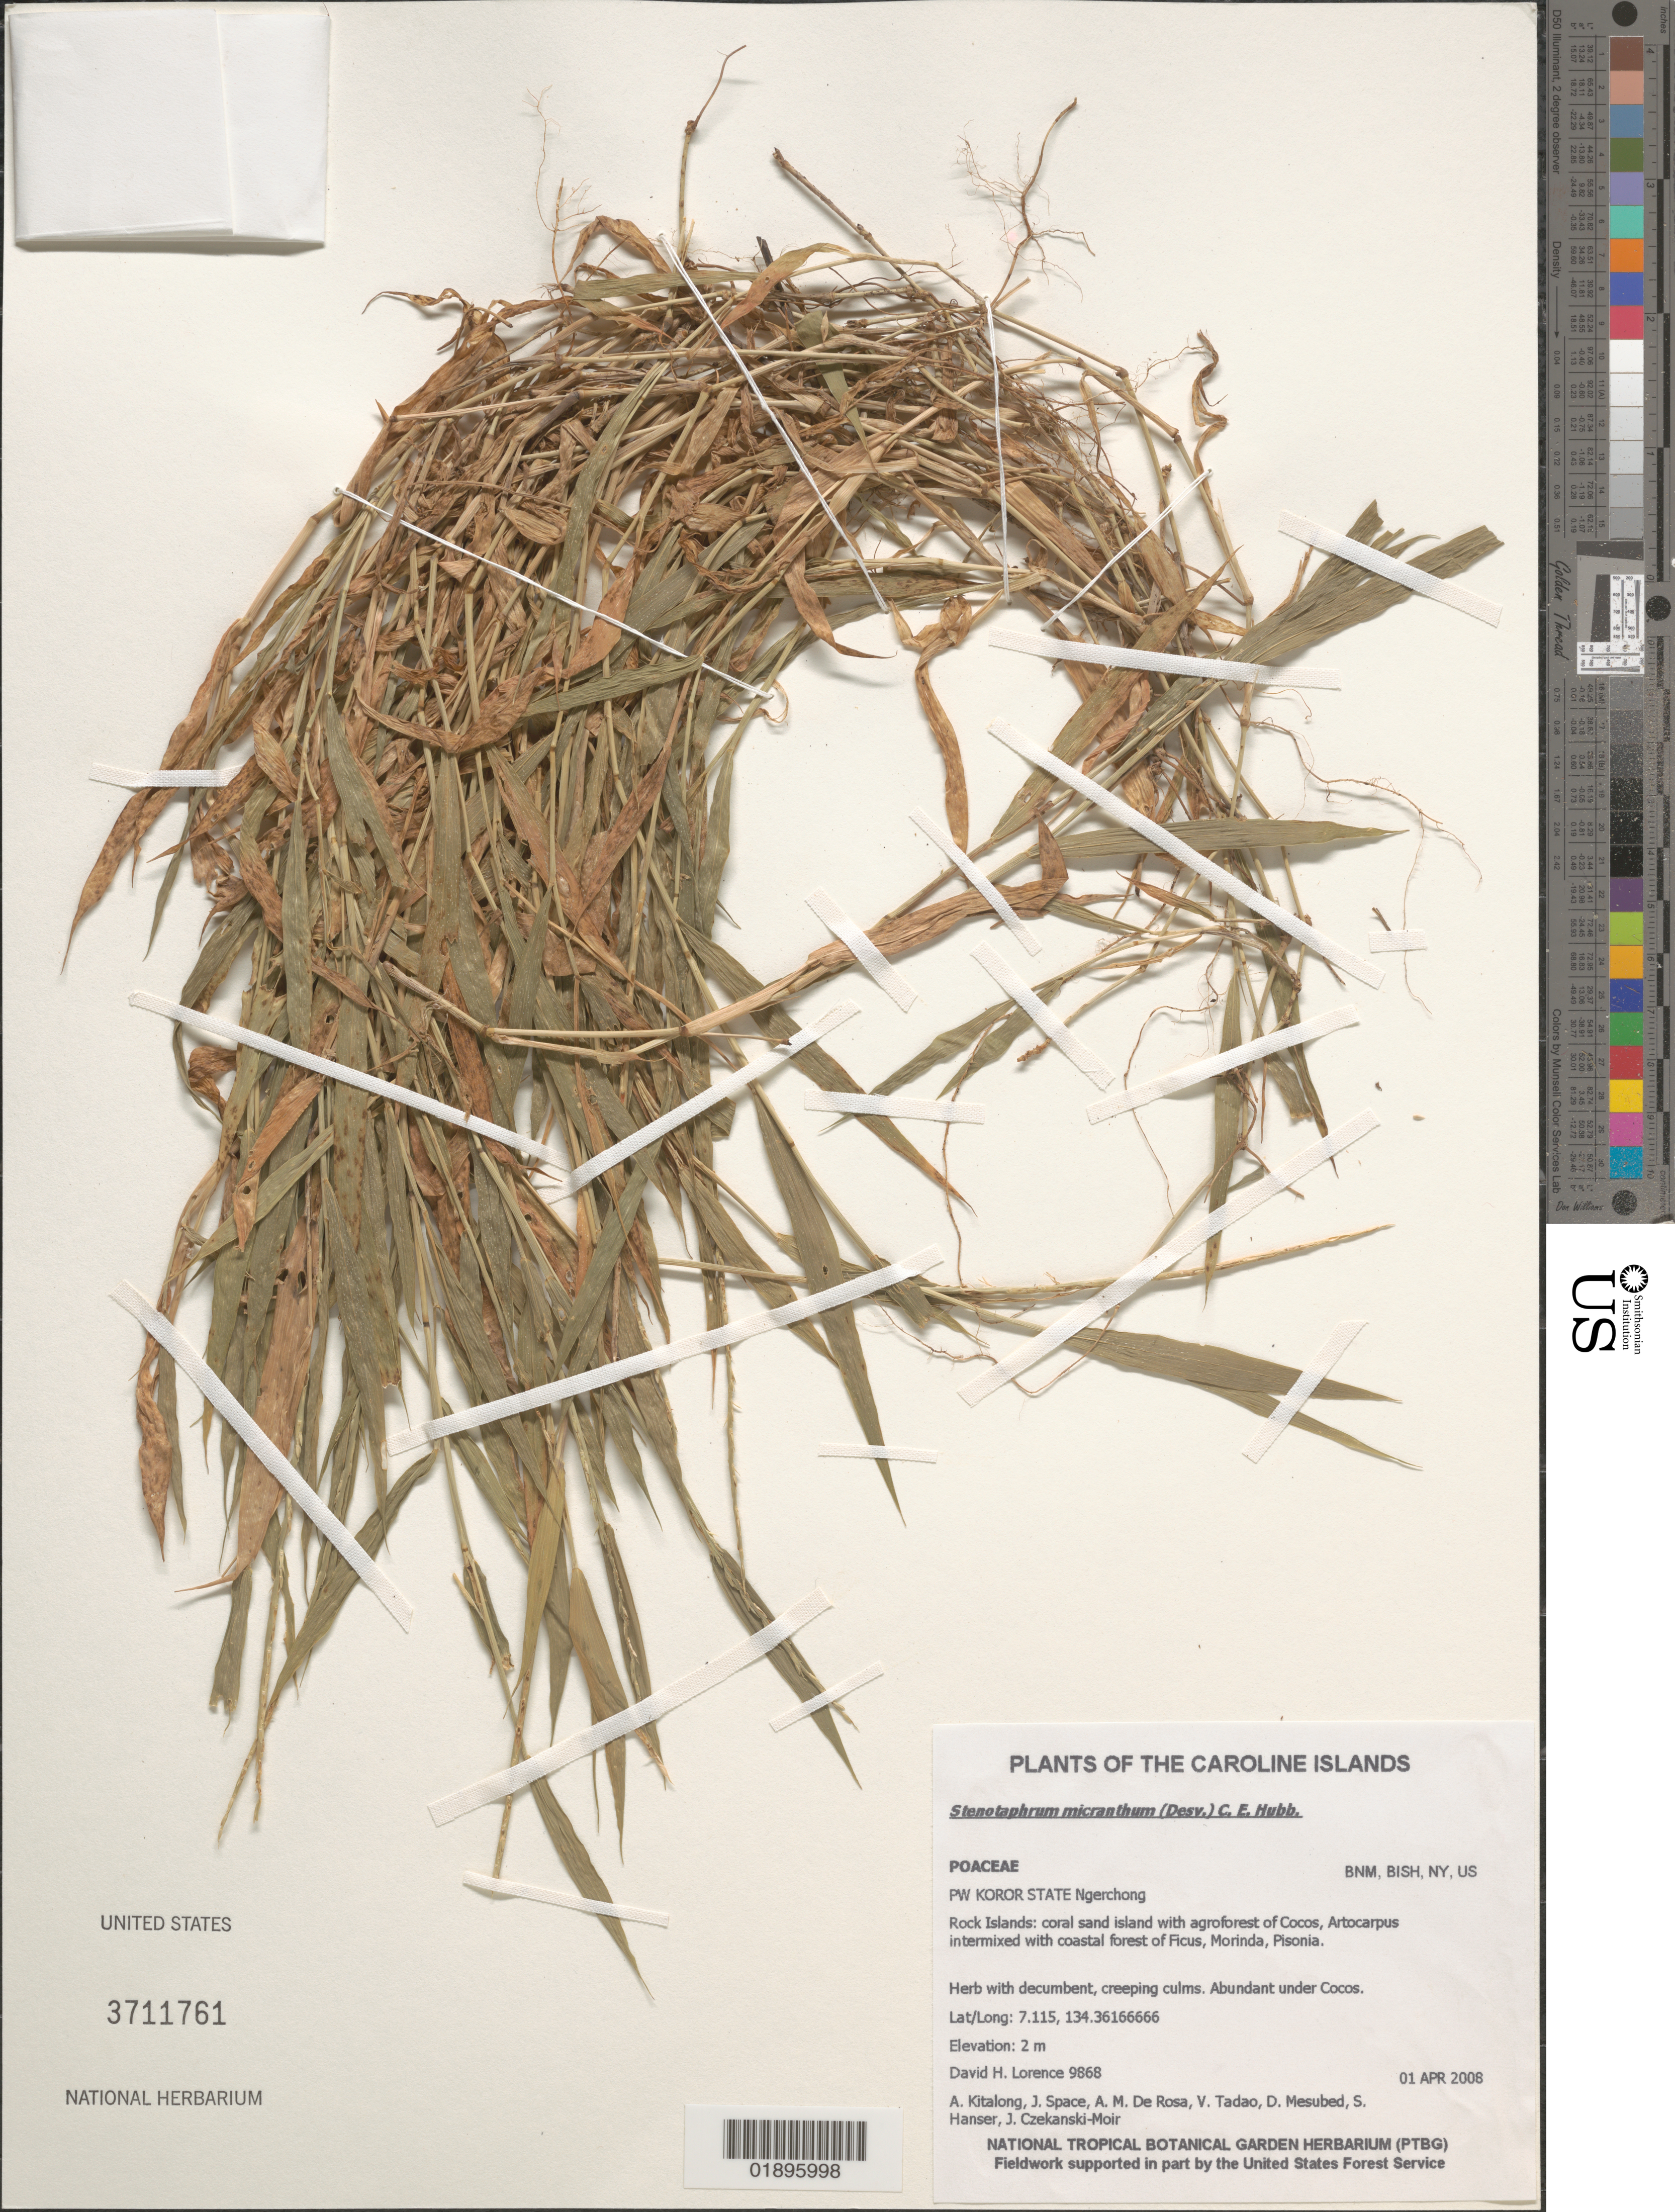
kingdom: Plantae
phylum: Tracheophyta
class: Liliopsida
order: Poales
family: Poaceae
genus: Stenotaphrum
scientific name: Stenotaphrum micranthum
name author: (Desv.) C.E. Hubb.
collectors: D. Lorence, A. Kitalong, J. Space, A. De Rosa, V. Tadao, D. Mesubed & S. Hanser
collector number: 9868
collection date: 2008-04-01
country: Palau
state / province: Koror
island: Rock Islands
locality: Coral sand island with agroforest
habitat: Agroforest intermixed with coastal forest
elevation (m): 2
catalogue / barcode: US 3711761